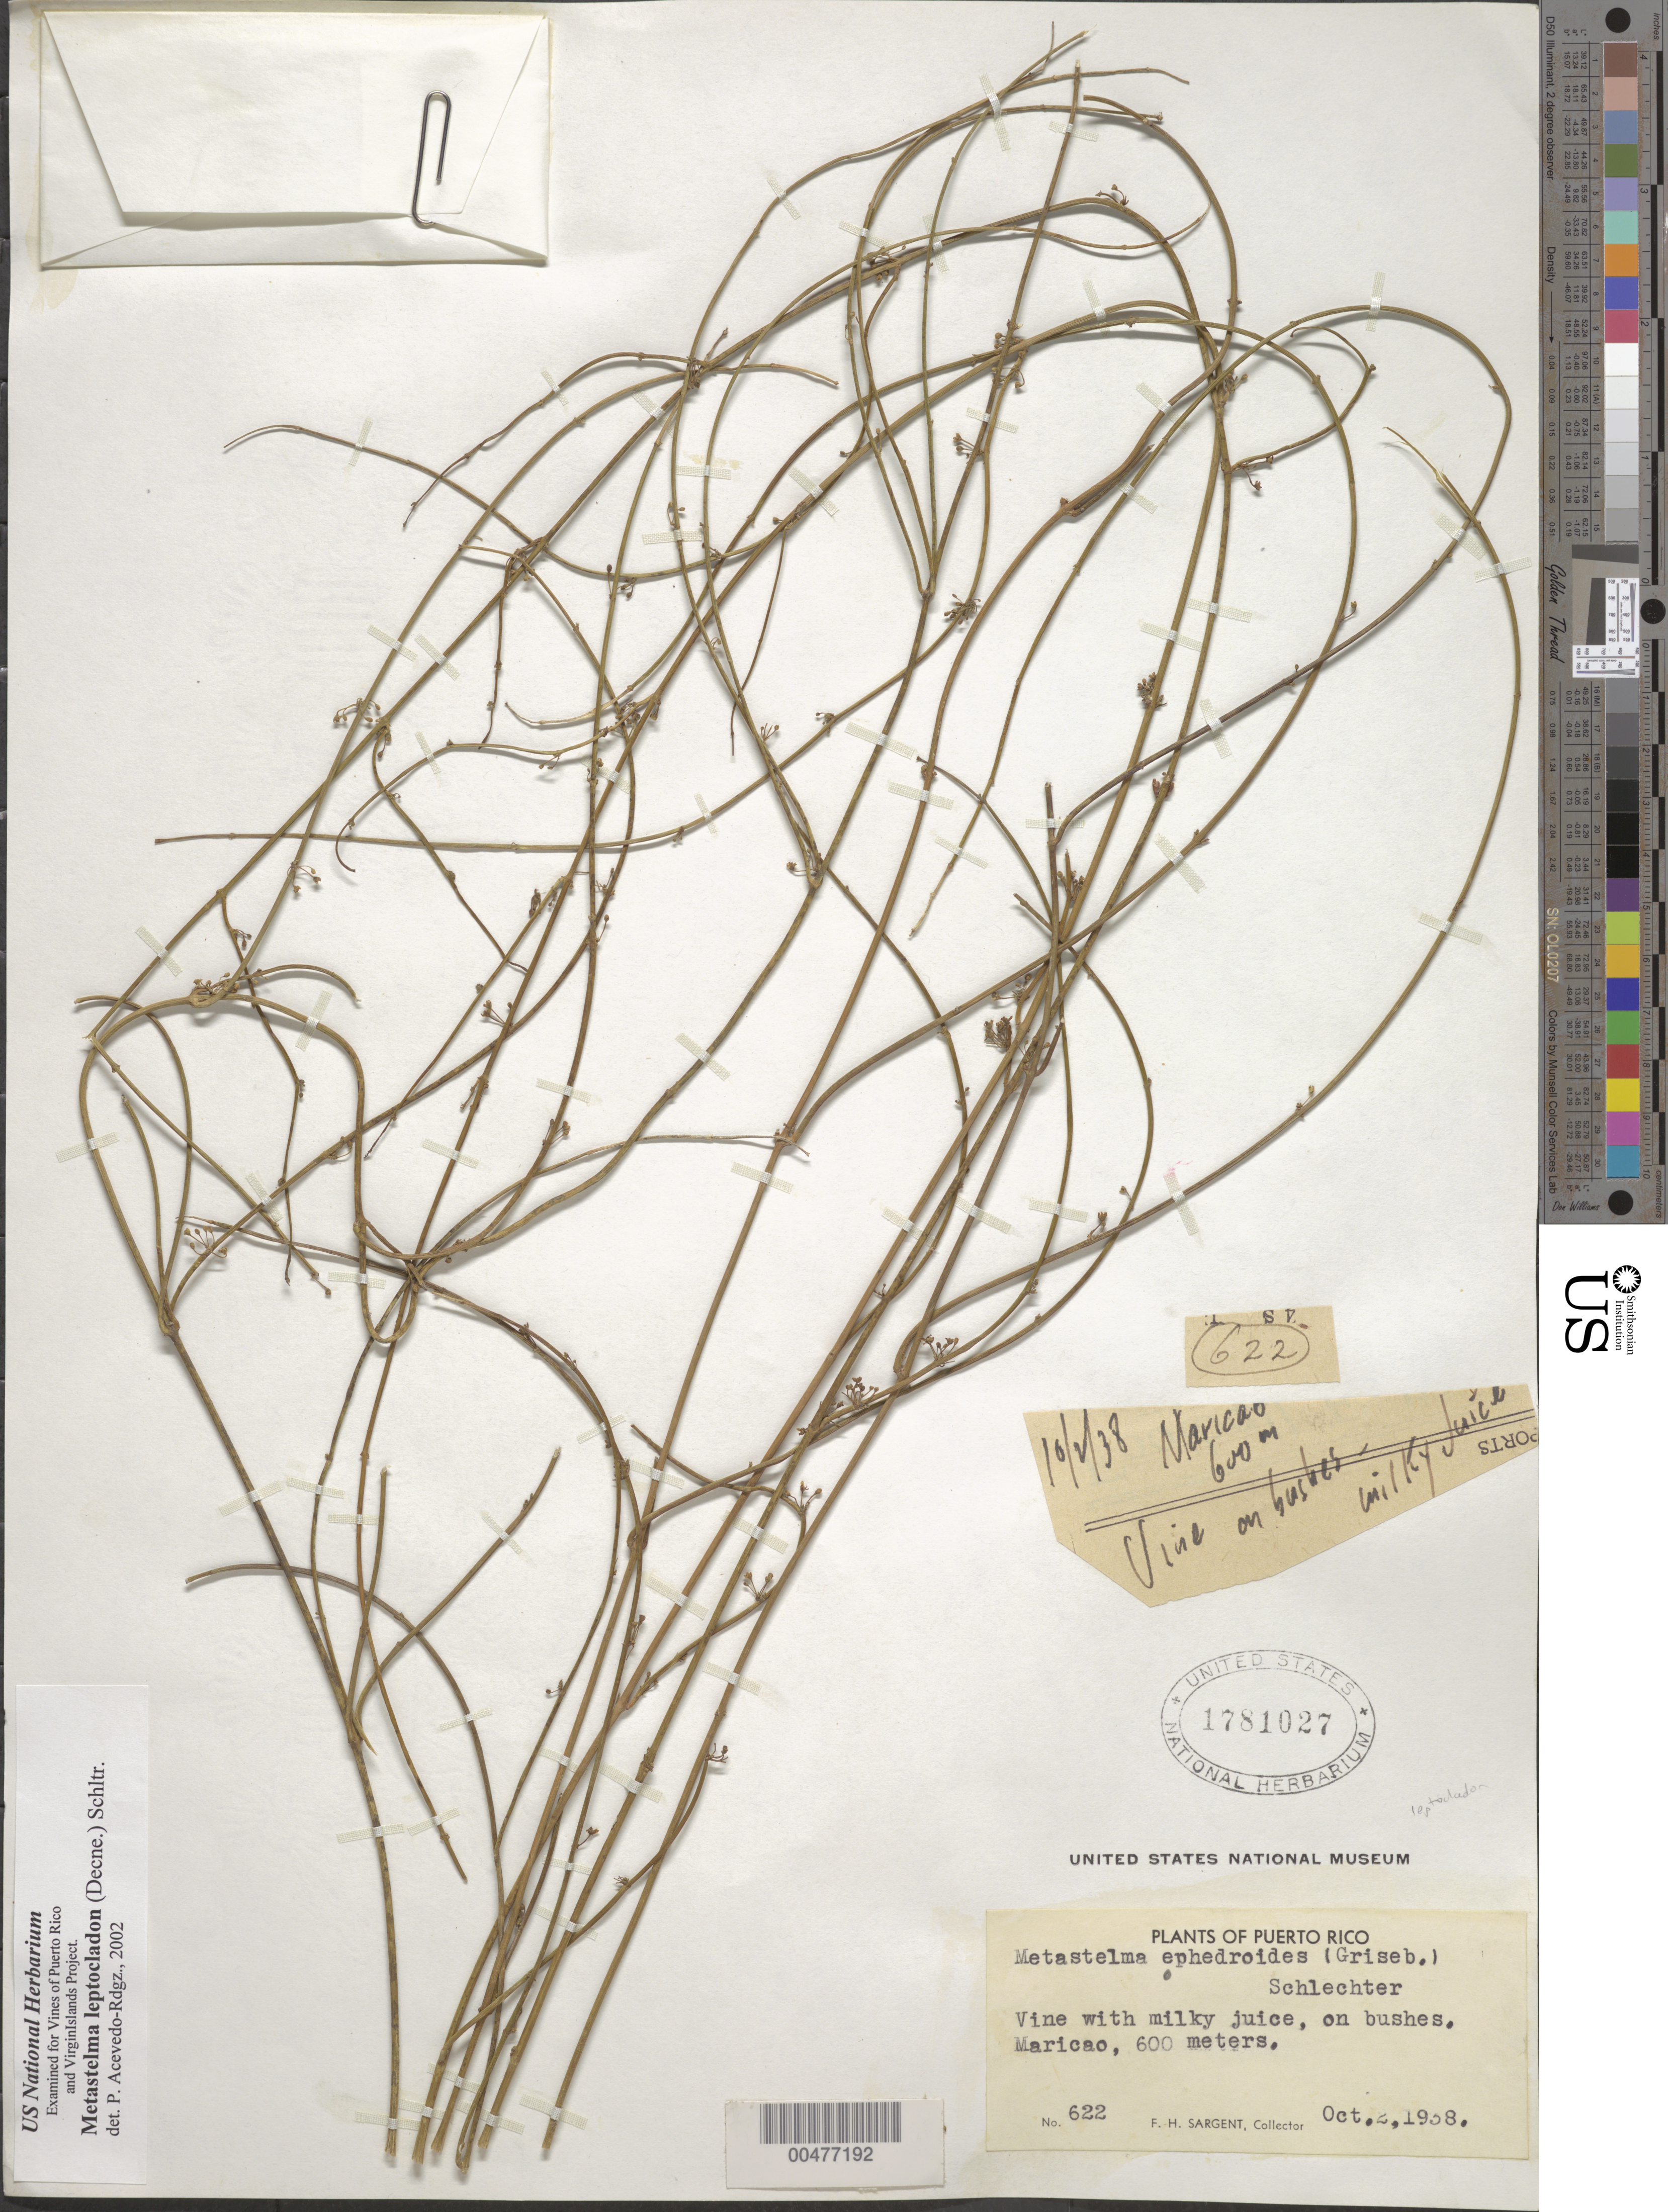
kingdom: Plantae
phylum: Tracheophyta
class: Magnoliopsida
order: Gentianales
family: Apocynaceae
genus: Metastelma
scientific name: Metastelma leptocladum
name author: (Decne.) Schltr.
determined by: Acevedo-Rodríguez, P., (BOT), Smithsonian Institution - National Museum of Natural History (UNITED STATES)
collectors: F. H. Sargent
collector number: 622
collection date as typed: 02 Oct 1938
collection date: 1938-10-02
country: Puerto Rico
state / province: Maricao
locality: Maricao. On bushes.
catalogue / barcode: US 1781027